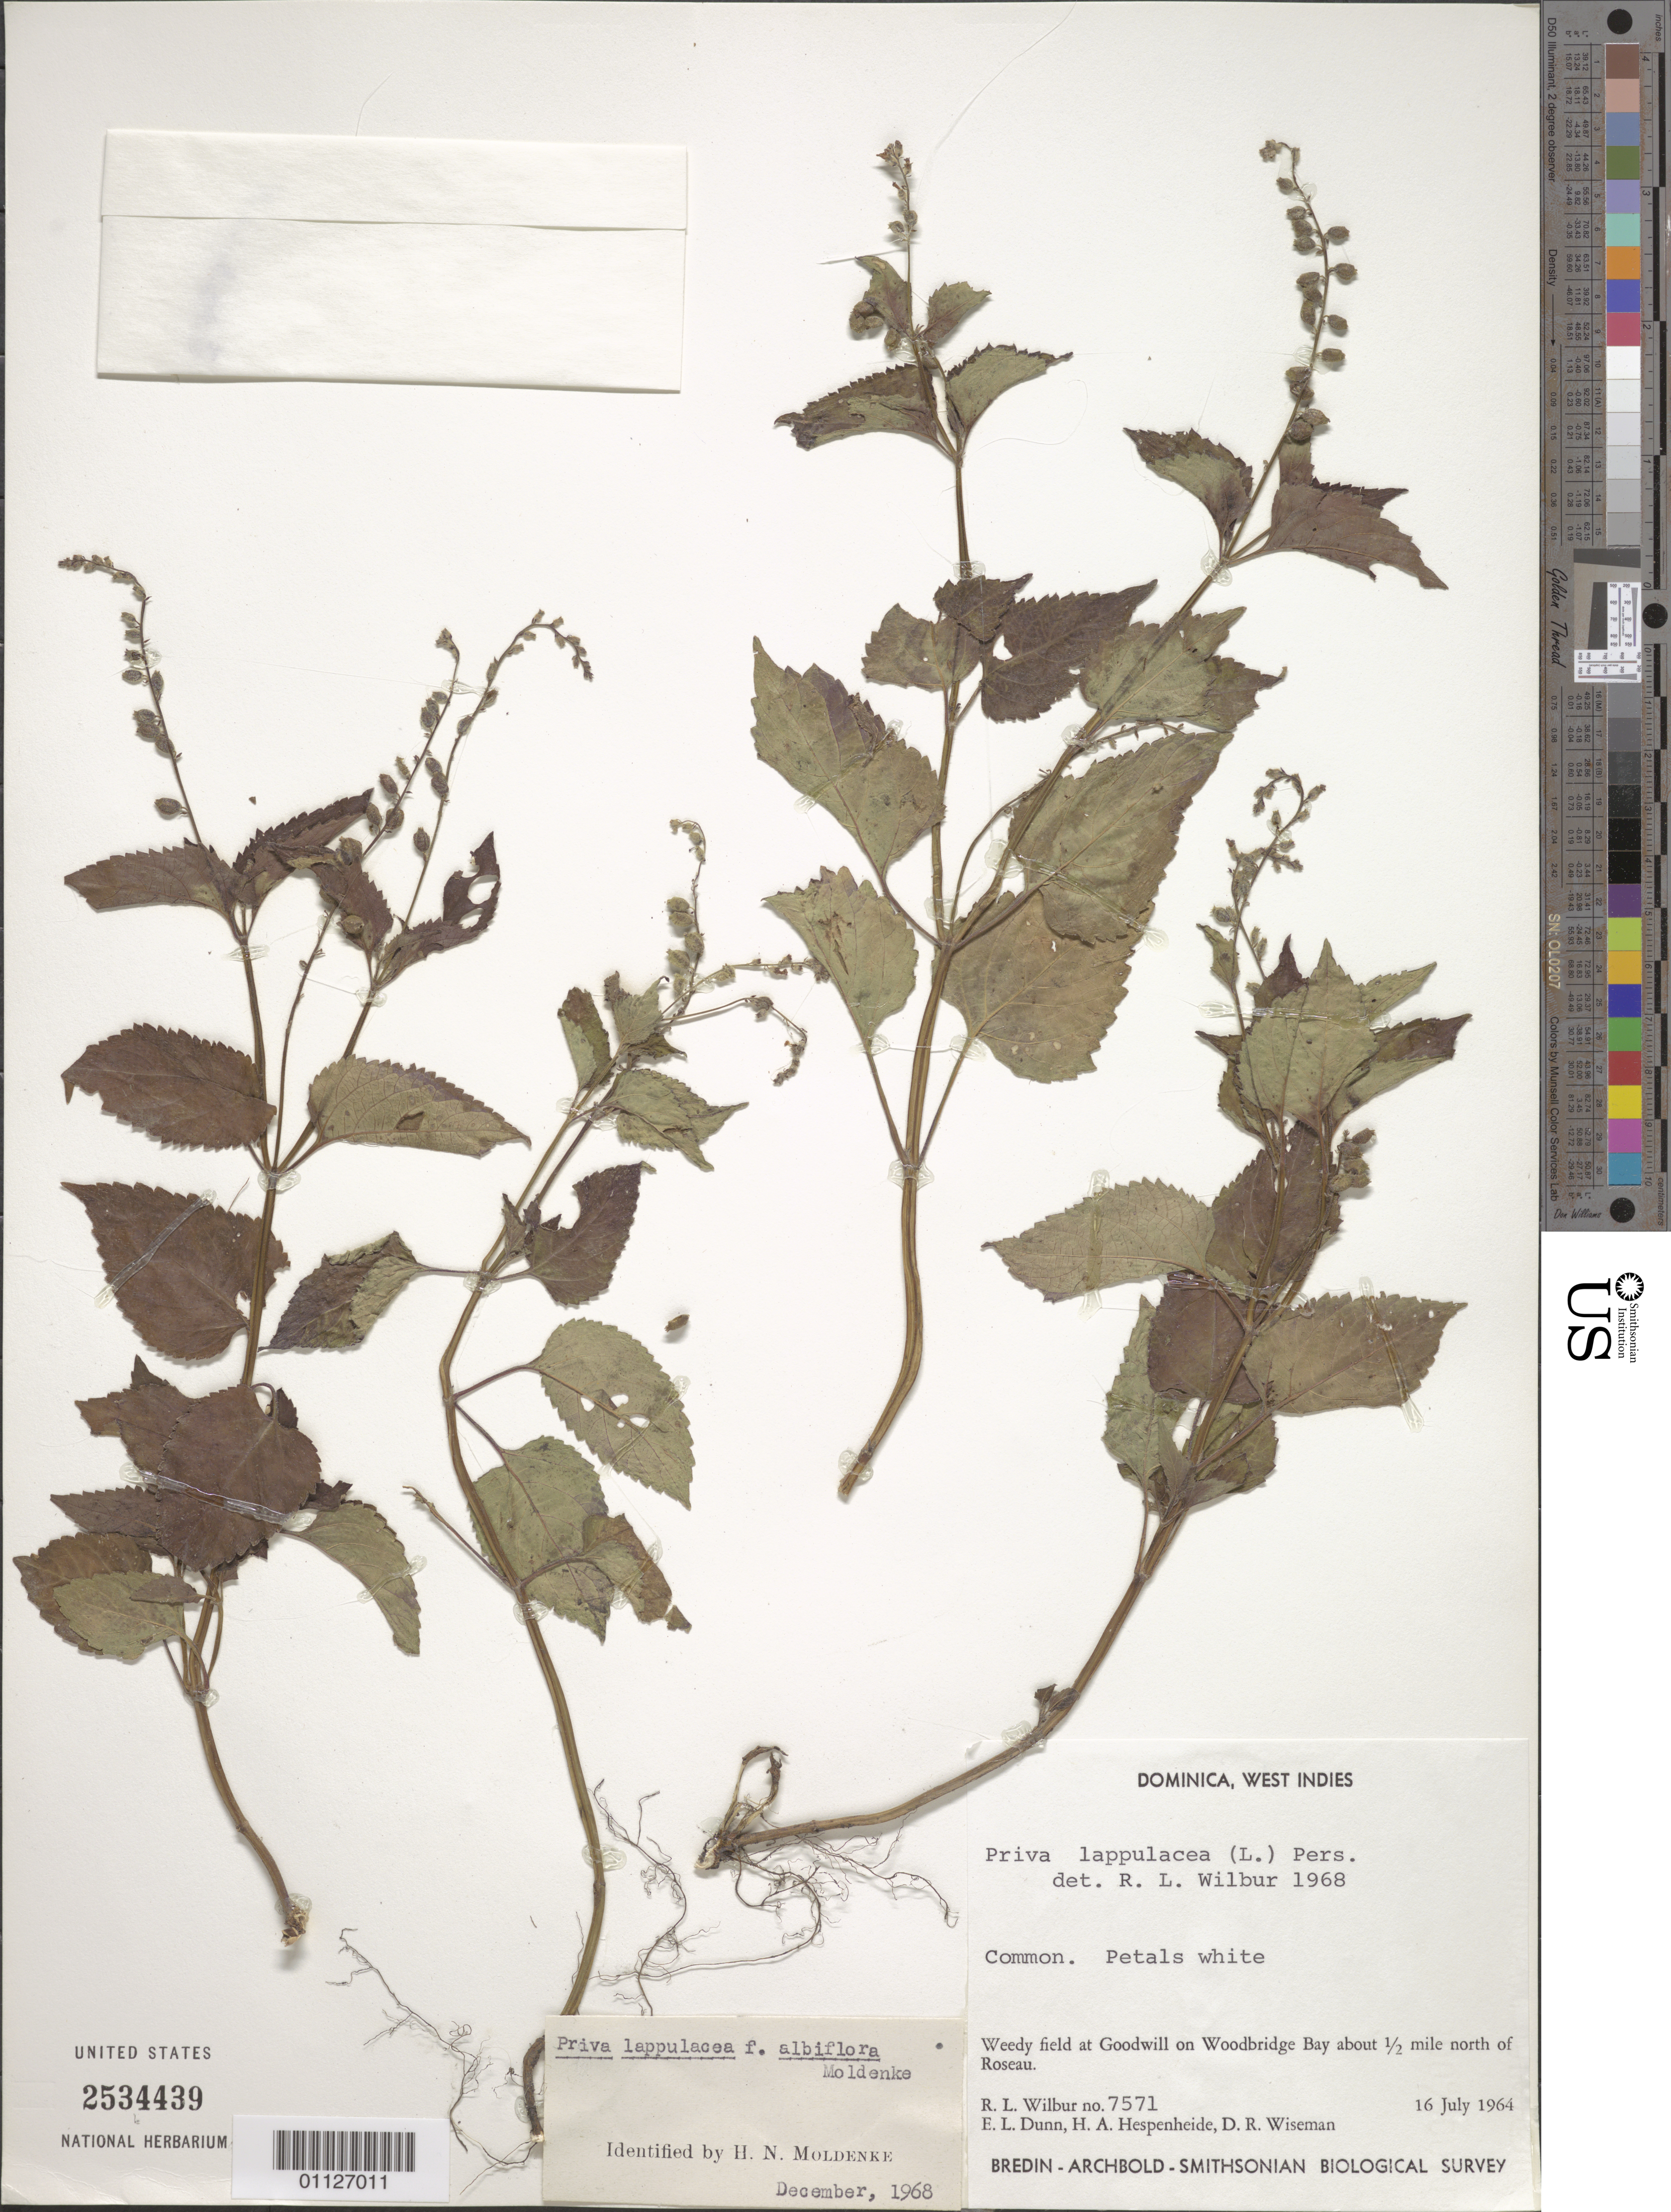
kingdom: Plantae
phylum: Tracheophyta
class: Magnoliopsida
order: Lamiales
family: Verbenaceae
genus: Priva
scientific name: Priva lappulacea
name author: (L.) Pers.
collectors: R. L. Wilbur, E. Dunn, H. A. Hespenheide & D. R. Wiseman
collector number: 7571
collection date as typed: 16 Jul 1964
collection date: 1964-07-16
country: Dominica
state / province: St. George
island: Dominica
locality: Weedy field at Goodwill on Woodbridge Bay about 0.5 mi N of Roseau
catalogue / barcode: US 2534439